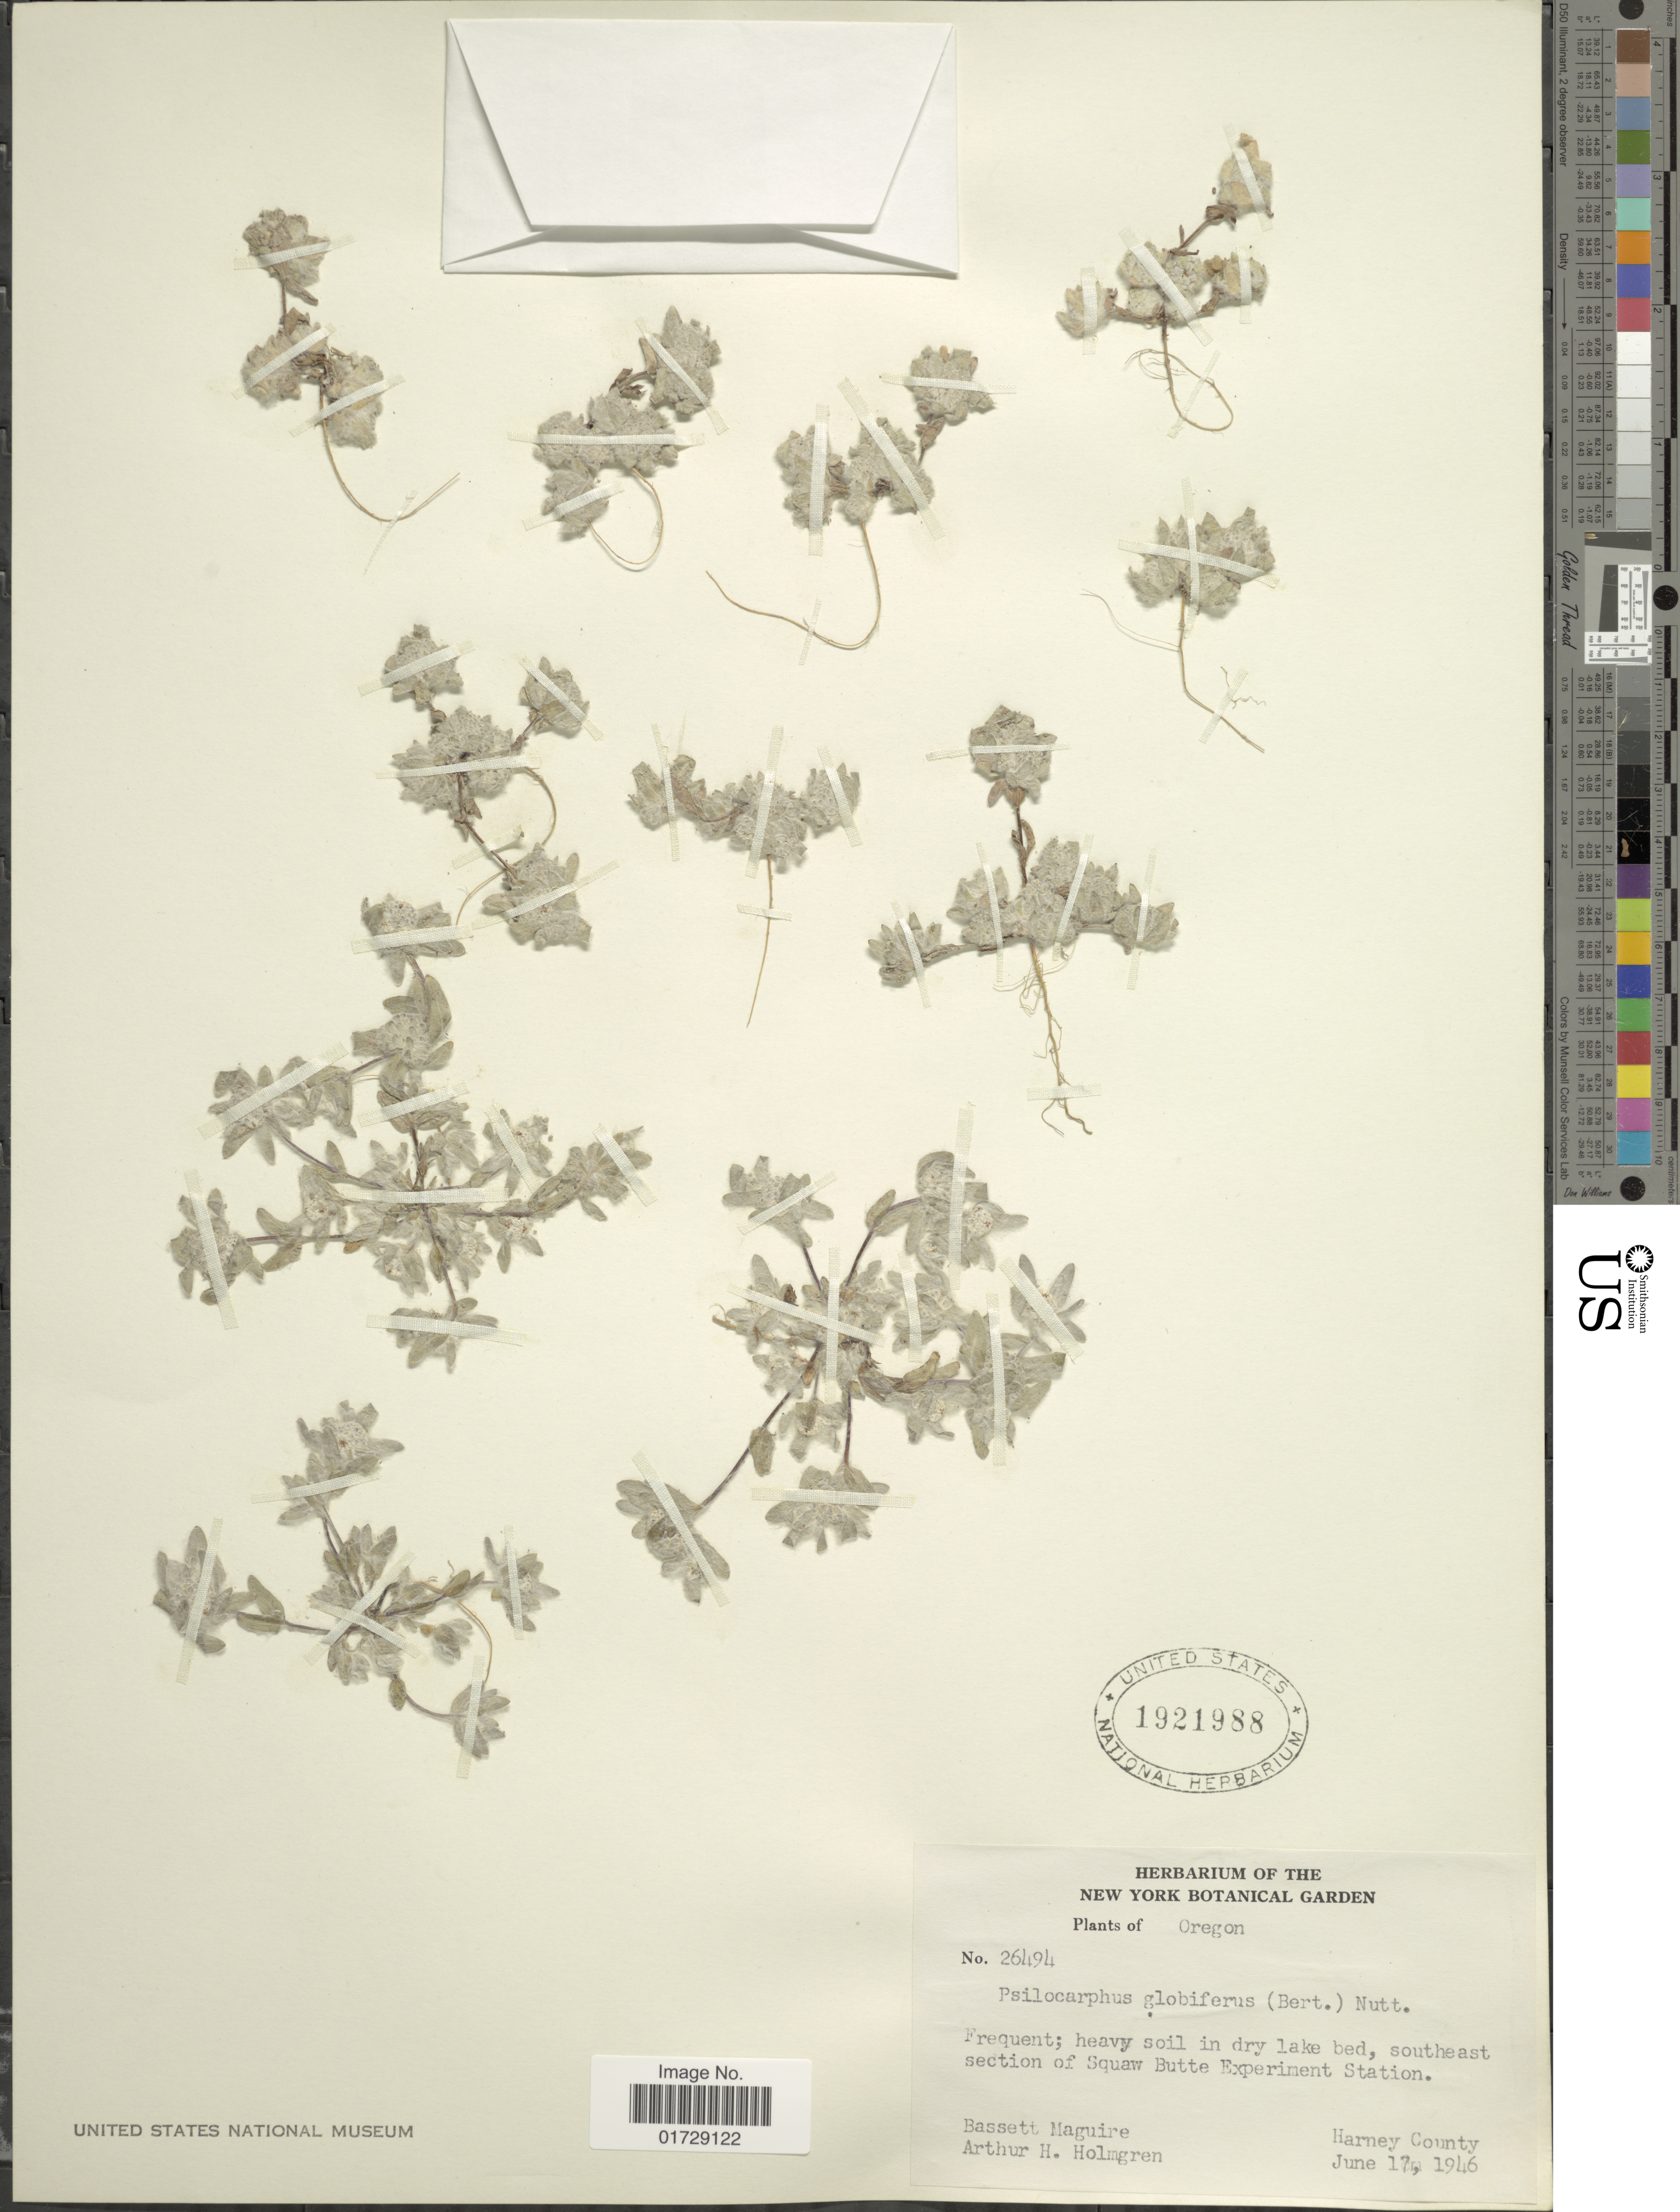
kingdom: Plantae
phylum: Tracheophyta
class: Magnoliopsida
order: Asterales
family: Asteraceae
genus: Psilocarphus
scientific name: Psilocarphus brevissimus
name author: Nutt.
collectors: B. Maguire & A. H. Holmgren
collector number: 26494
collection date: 1946-06-17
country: United States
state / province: Oregon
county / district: Harney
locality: Southeast section of Squaw Butte Experiment Station, Harney County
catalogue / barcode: US 1921988